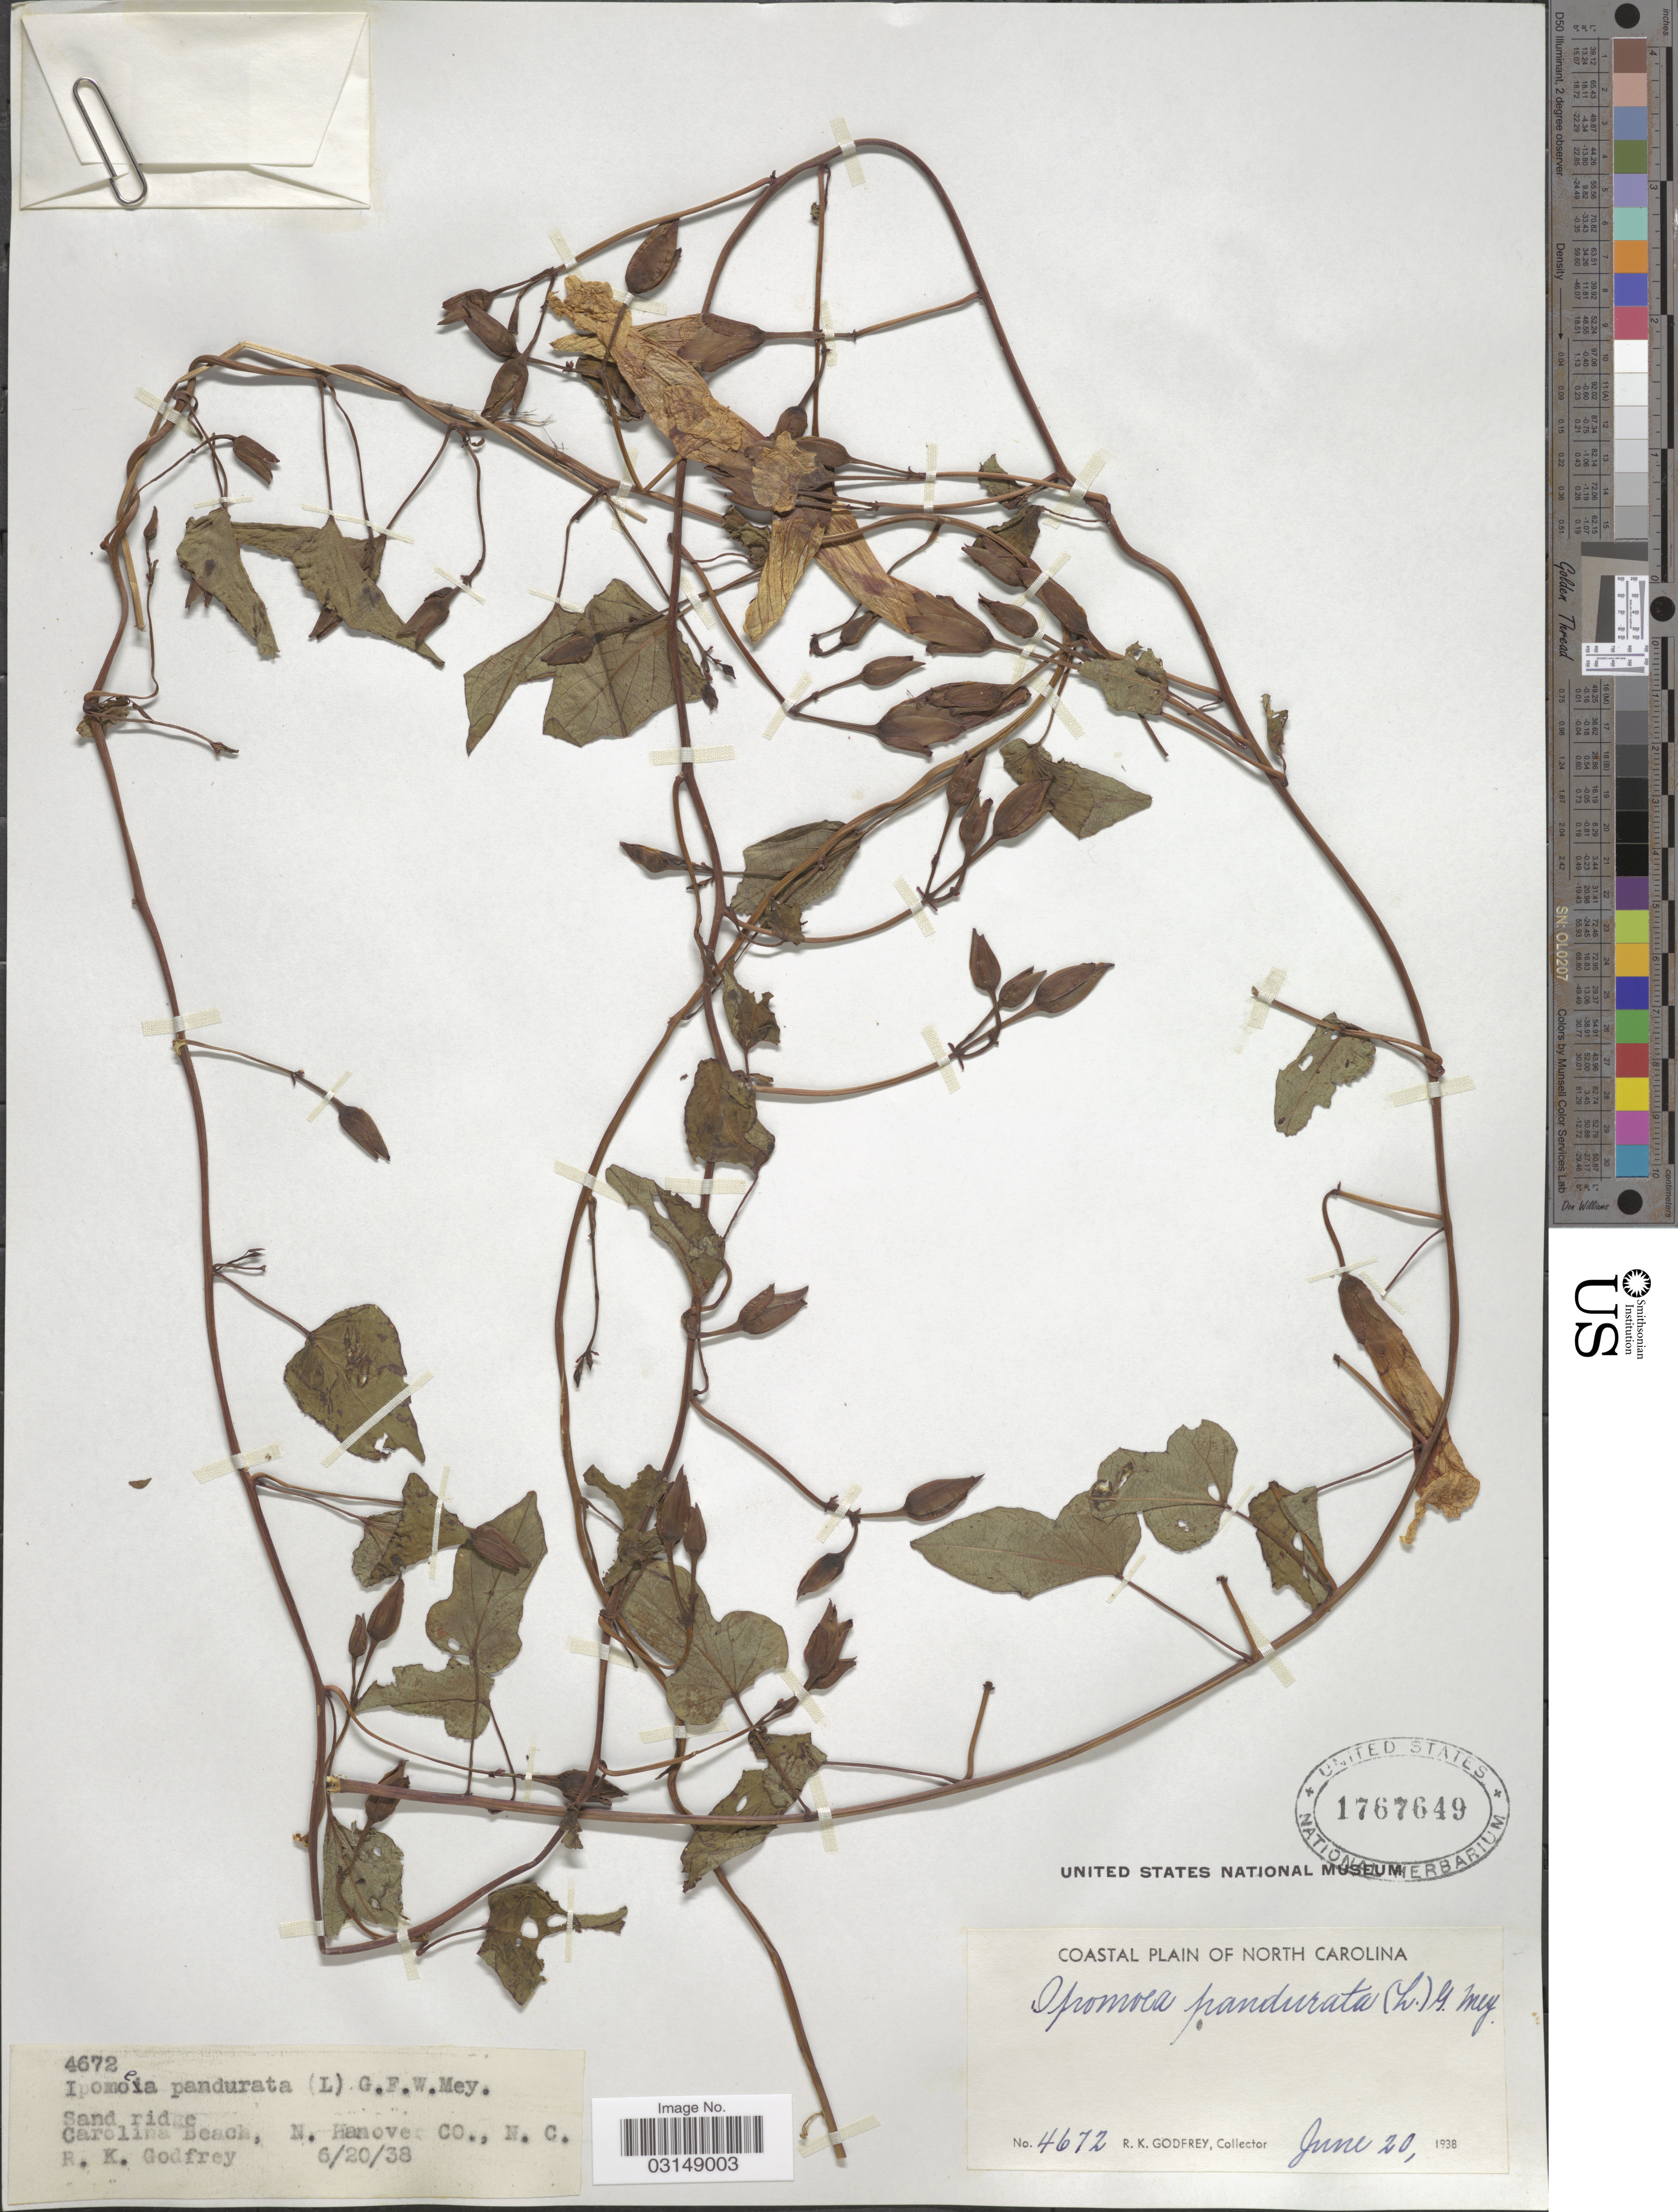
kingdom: Plantae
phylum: Tracheophyta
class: Magnoliopsida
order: Solanales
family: Convolvulaceae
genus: Ipomoea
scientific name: Ipomoea pandurata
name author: (L.) G. Mey.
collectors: R. K. Godfrey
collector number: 4672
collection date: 1938-06-20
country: United States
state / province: North Carolina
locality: Carolina Beach, N. Hanover Co.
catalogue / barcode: US 1767649